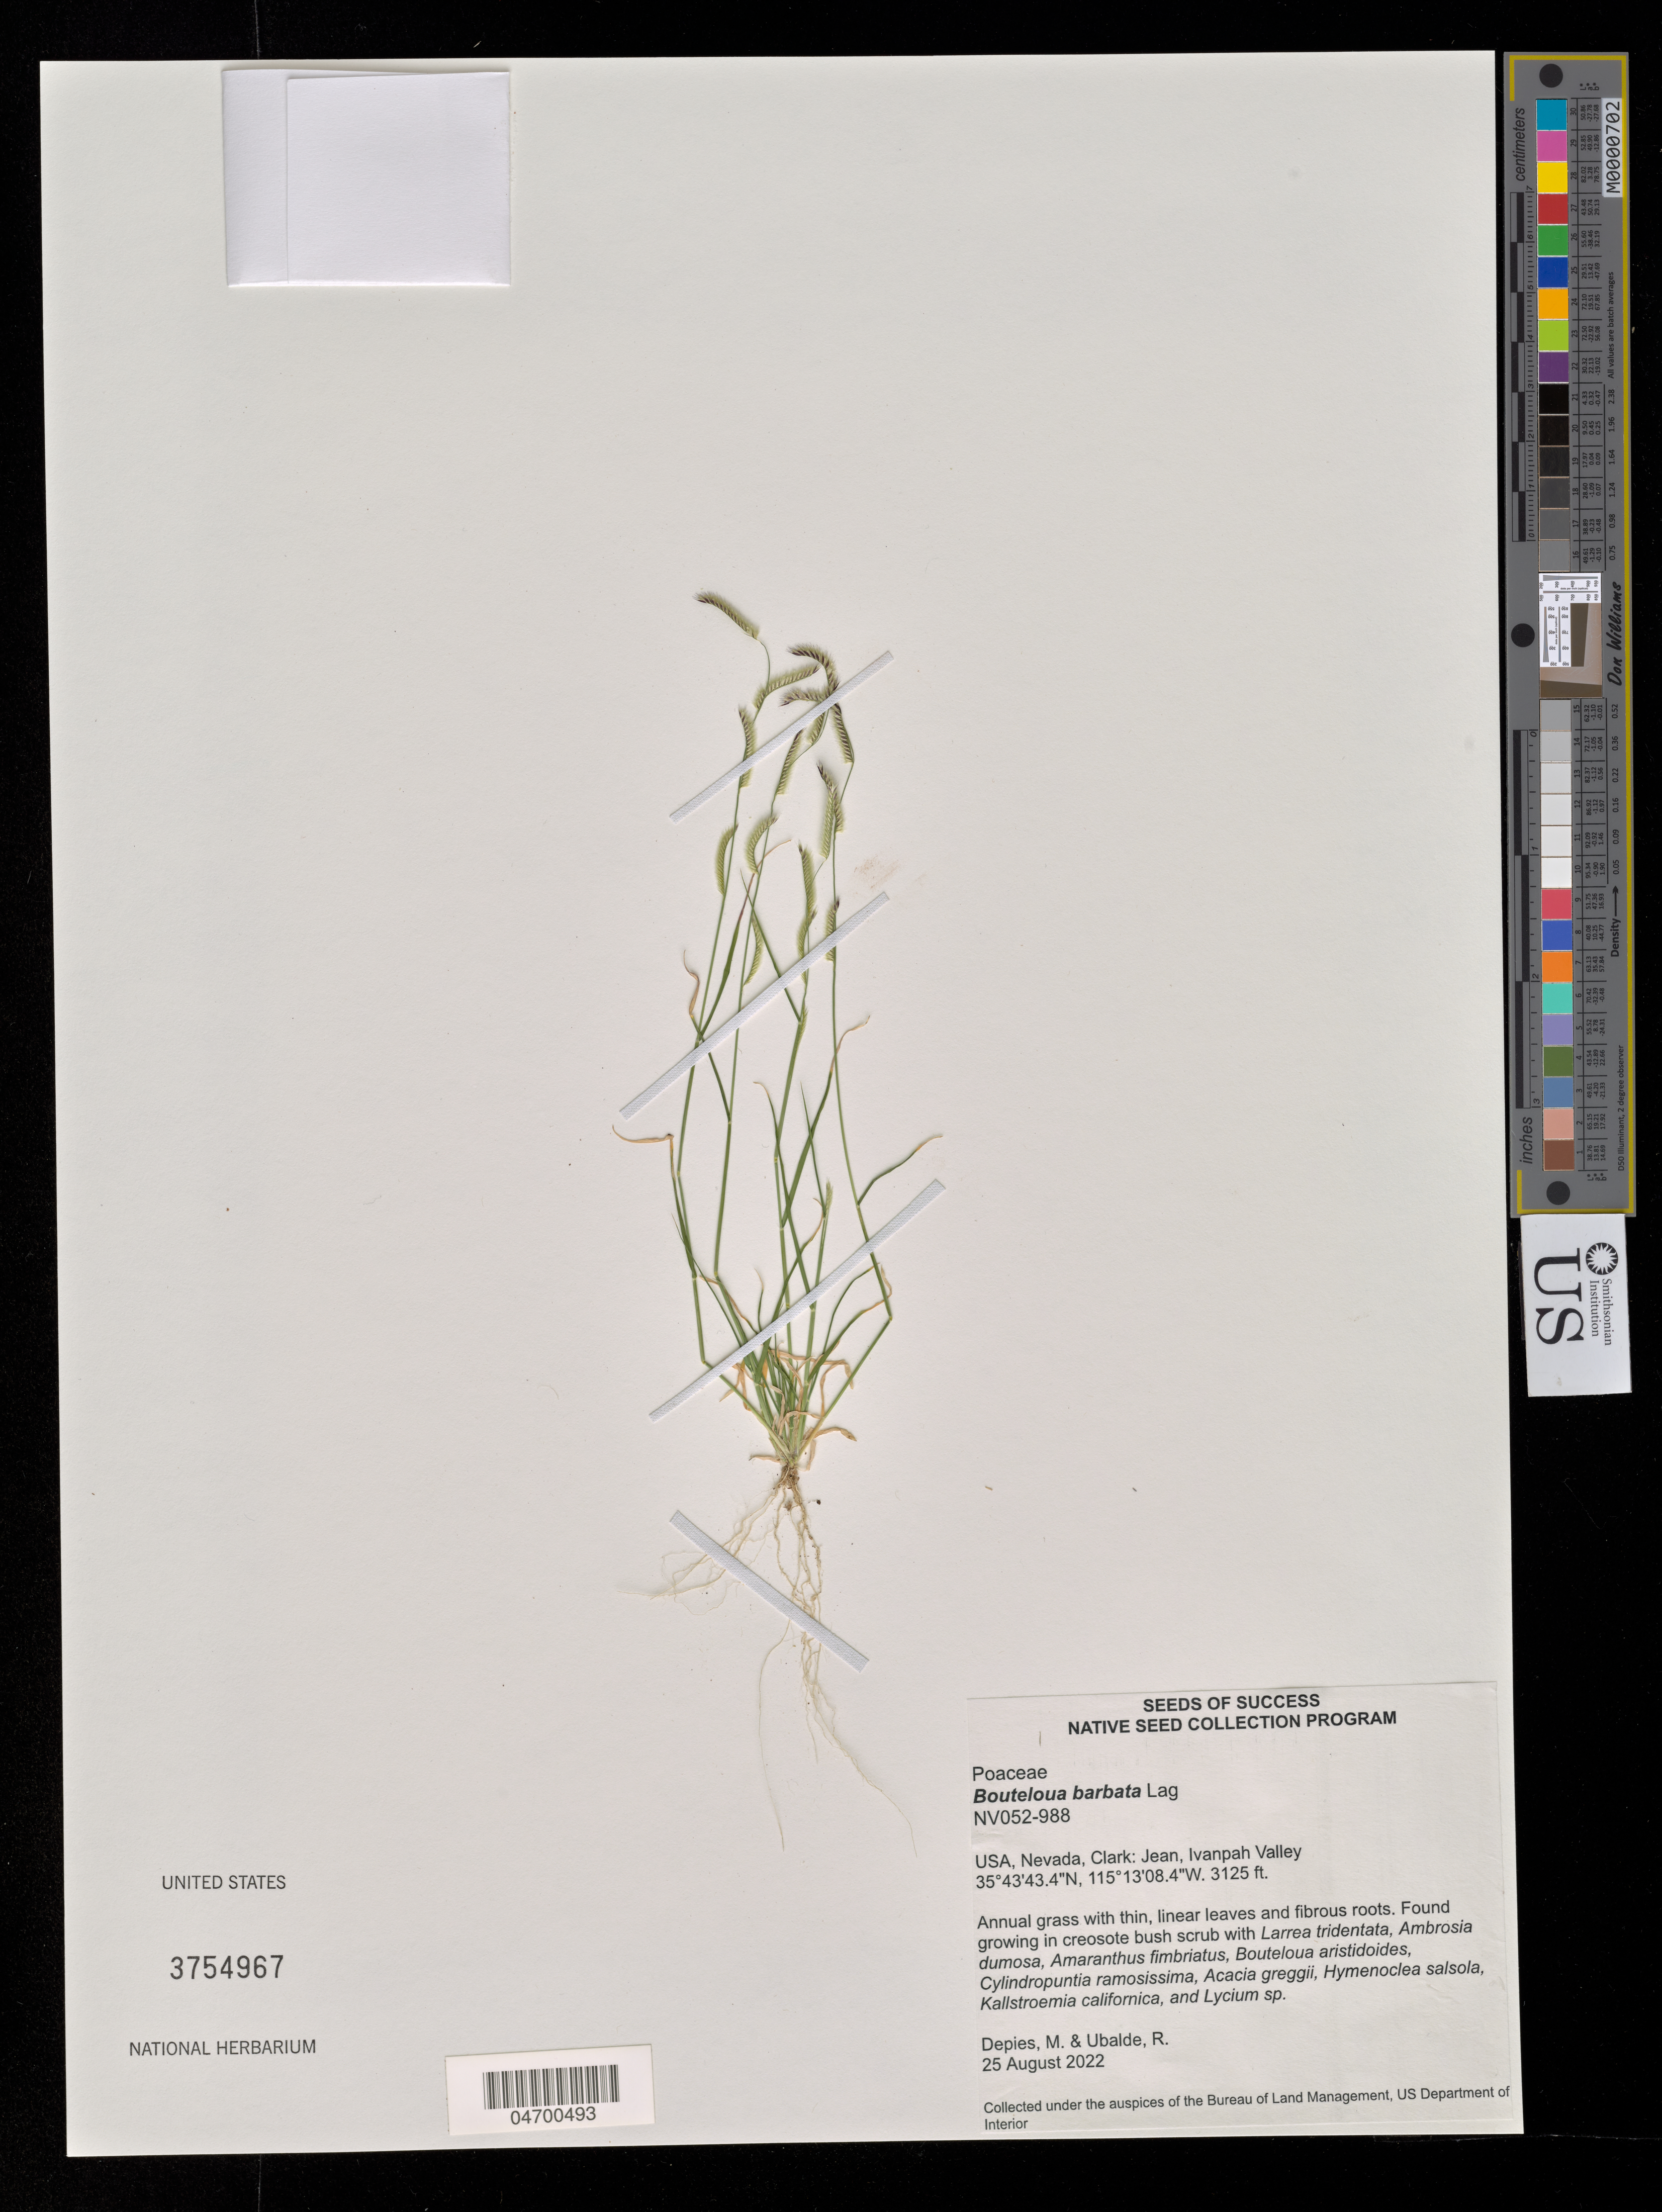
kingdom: Plantae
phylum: Tracheophyta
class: Liliopsida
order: Poales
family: Poaceae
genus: Bouteloua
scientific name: Bouteloua barbata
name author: Lag.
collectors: M. Depies & R. Ubalde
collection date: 2022-08-25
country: United States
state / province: Nevada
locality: Clark: Jean, Ivanpah Valley.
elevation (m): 952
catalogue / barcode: US 3754967